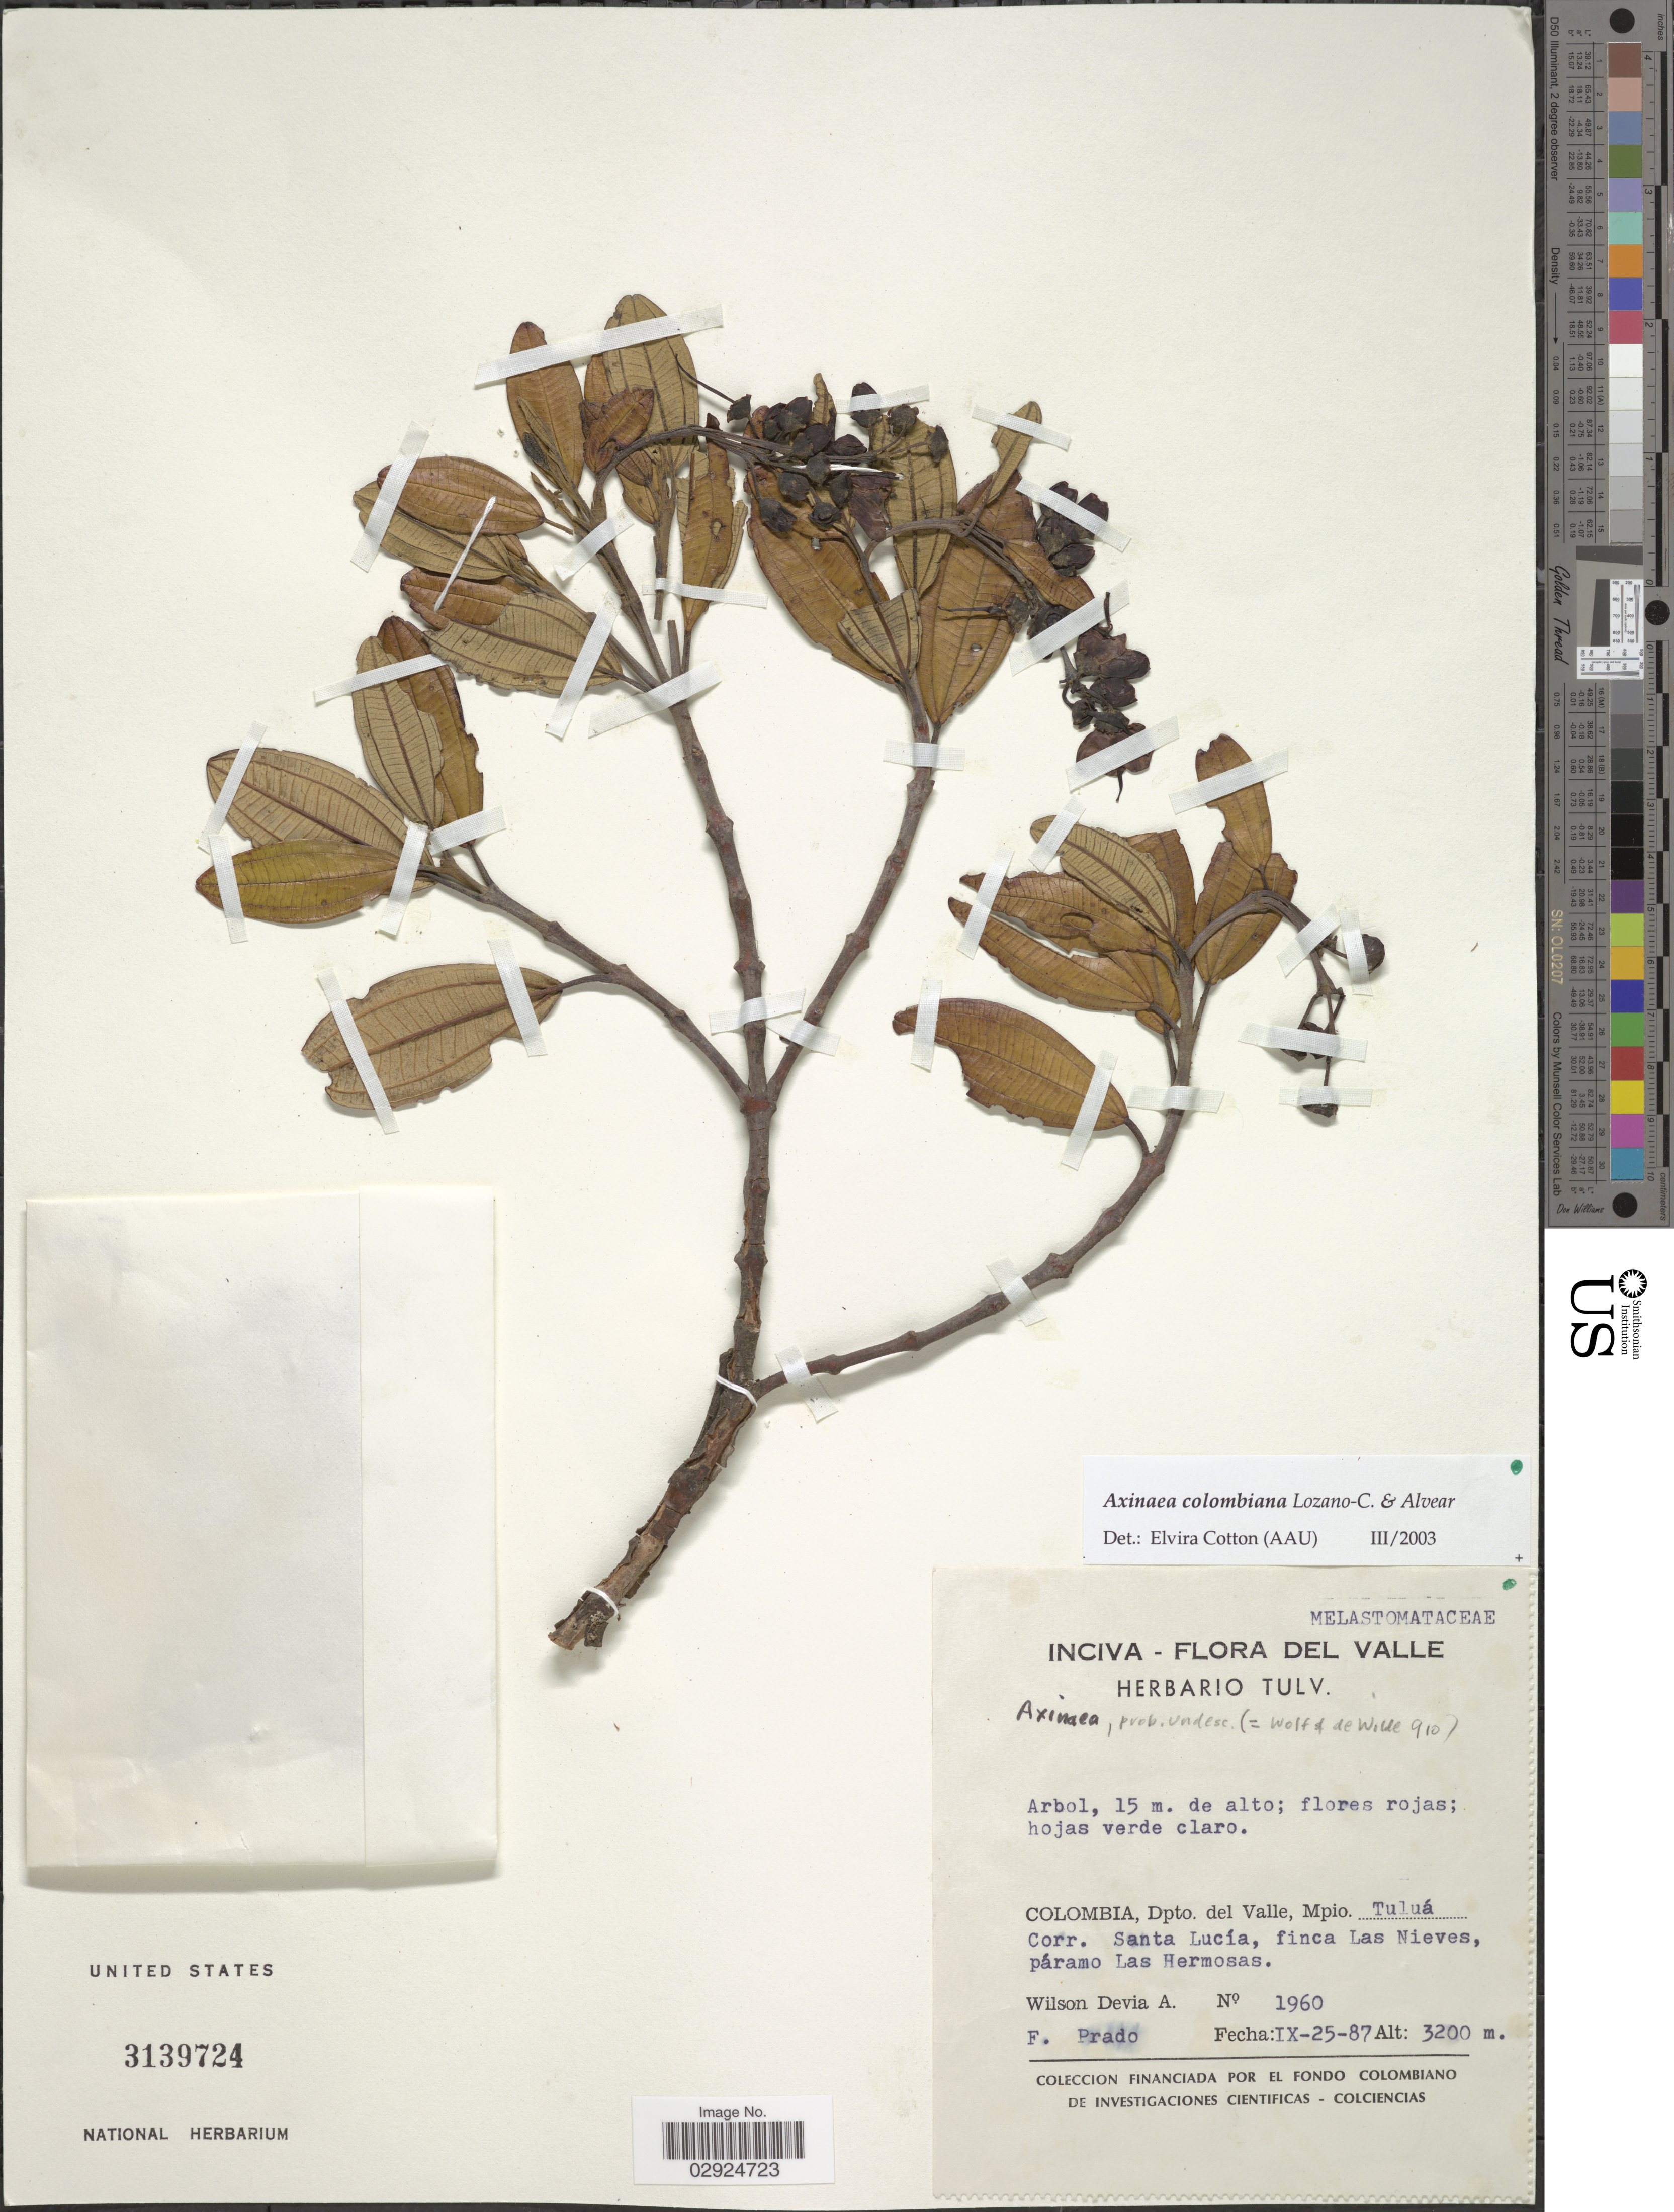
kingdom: Plantae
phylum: Tracheophyta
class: Magnoliopsida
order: Myrtales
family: Melastomataceae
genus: Axinaea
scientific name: Axinaea colombiana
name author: Lozano & Alvear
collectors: W. Devia A. & F. Prado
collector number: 1960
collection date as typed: Transcribed d/m/y: 25/9/87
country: Colombia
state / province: Valle del Cauca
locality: Dpto. del Valle, Mpio. Tuluá. Corr. Santa Lucía, finca Las Nieves, páramo Las Hermosas.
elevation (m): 3200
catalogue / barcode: US 3139724